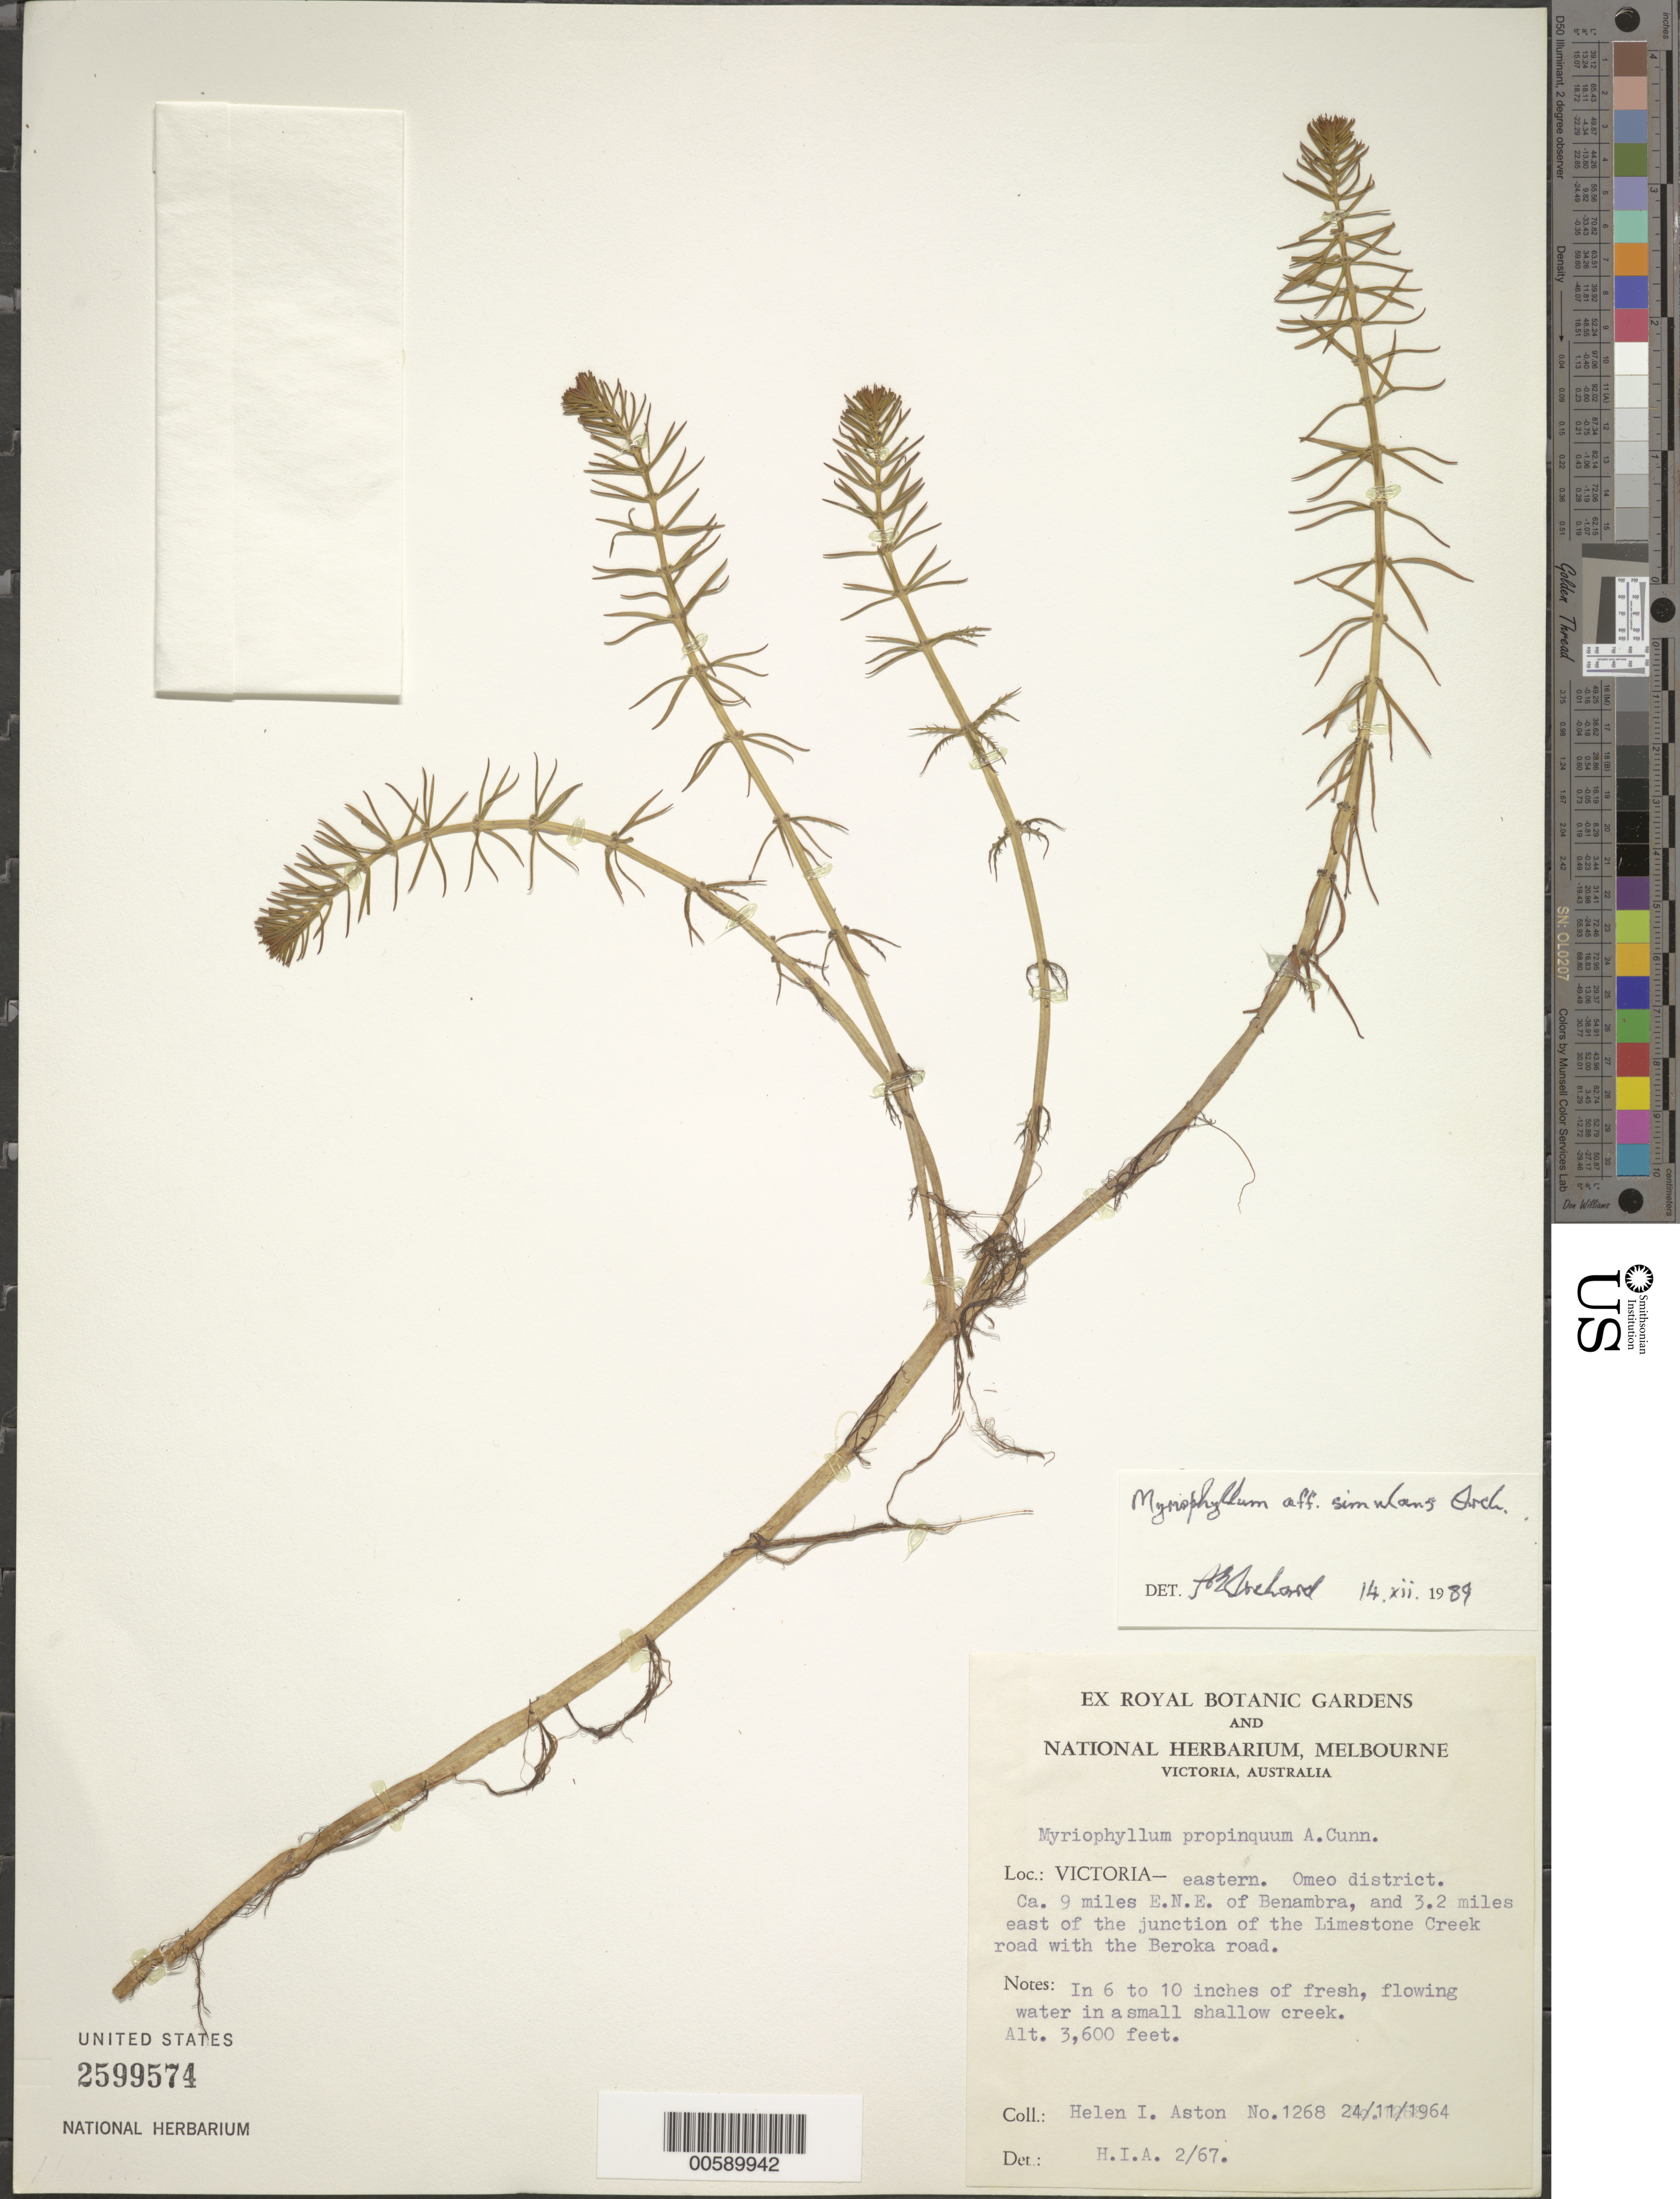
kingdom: Plantae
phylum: Tracheophyta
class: Magnoliopsida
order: Saxifragales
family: Haloragaceae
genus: Myriophyllum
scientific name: Myriophyllum simulans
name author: Orchard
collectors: H. I. Aston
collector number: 1268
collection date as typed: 24 Nov 1964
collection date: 1964-11-24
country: Australia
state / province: Victoria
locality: Omeo (District?), ENE of Benambra, Limestone Creek Road with the Beroka Road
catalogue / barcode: US 2599574